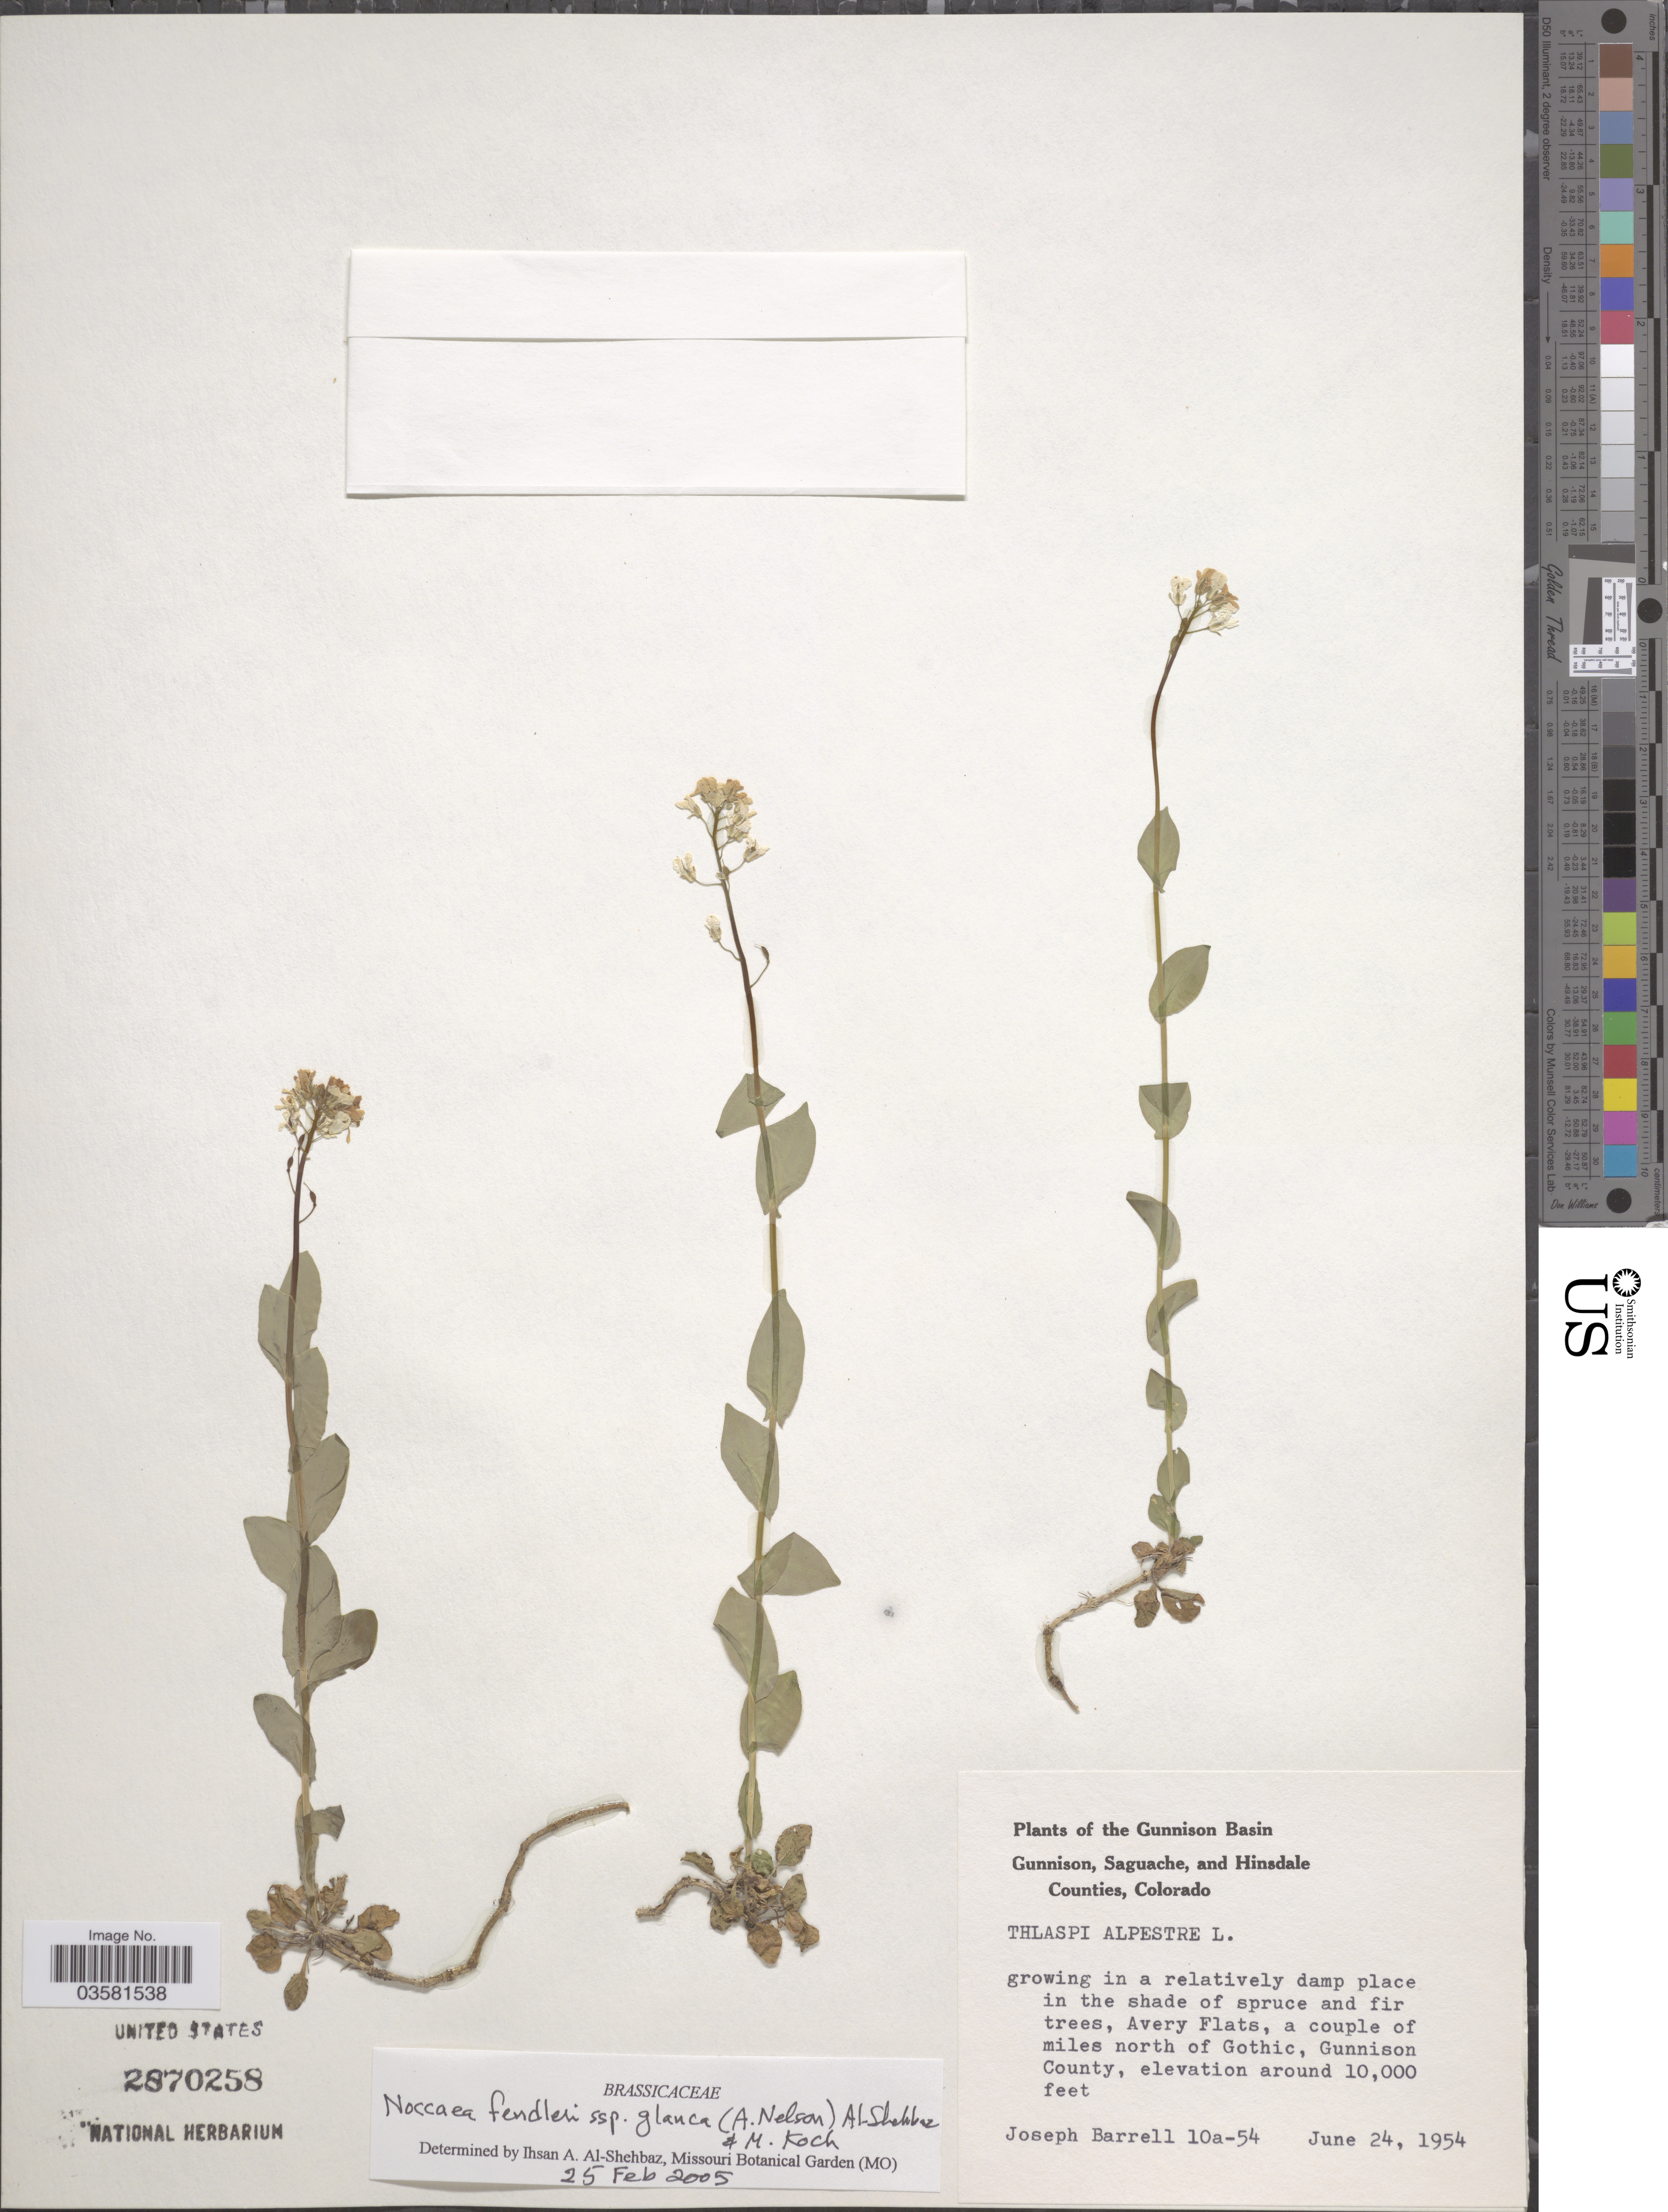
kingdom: Plantae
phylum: Tracheophyta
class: Magnoliopsida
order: Brassicales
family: Brassicaceae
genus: Thlaspi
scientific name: Thlaspi fendleri var. glaucum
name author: (A. Nelson) C.L. Hitchc.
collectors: J. Barrell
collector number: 10a-54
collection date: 1954-06-24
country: United States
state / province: Colorado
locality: The Gunnison Basin. Avery Flats, a couple of miles north of Gothic, Gunnison County.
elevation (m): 3048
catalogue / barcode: US 2870258